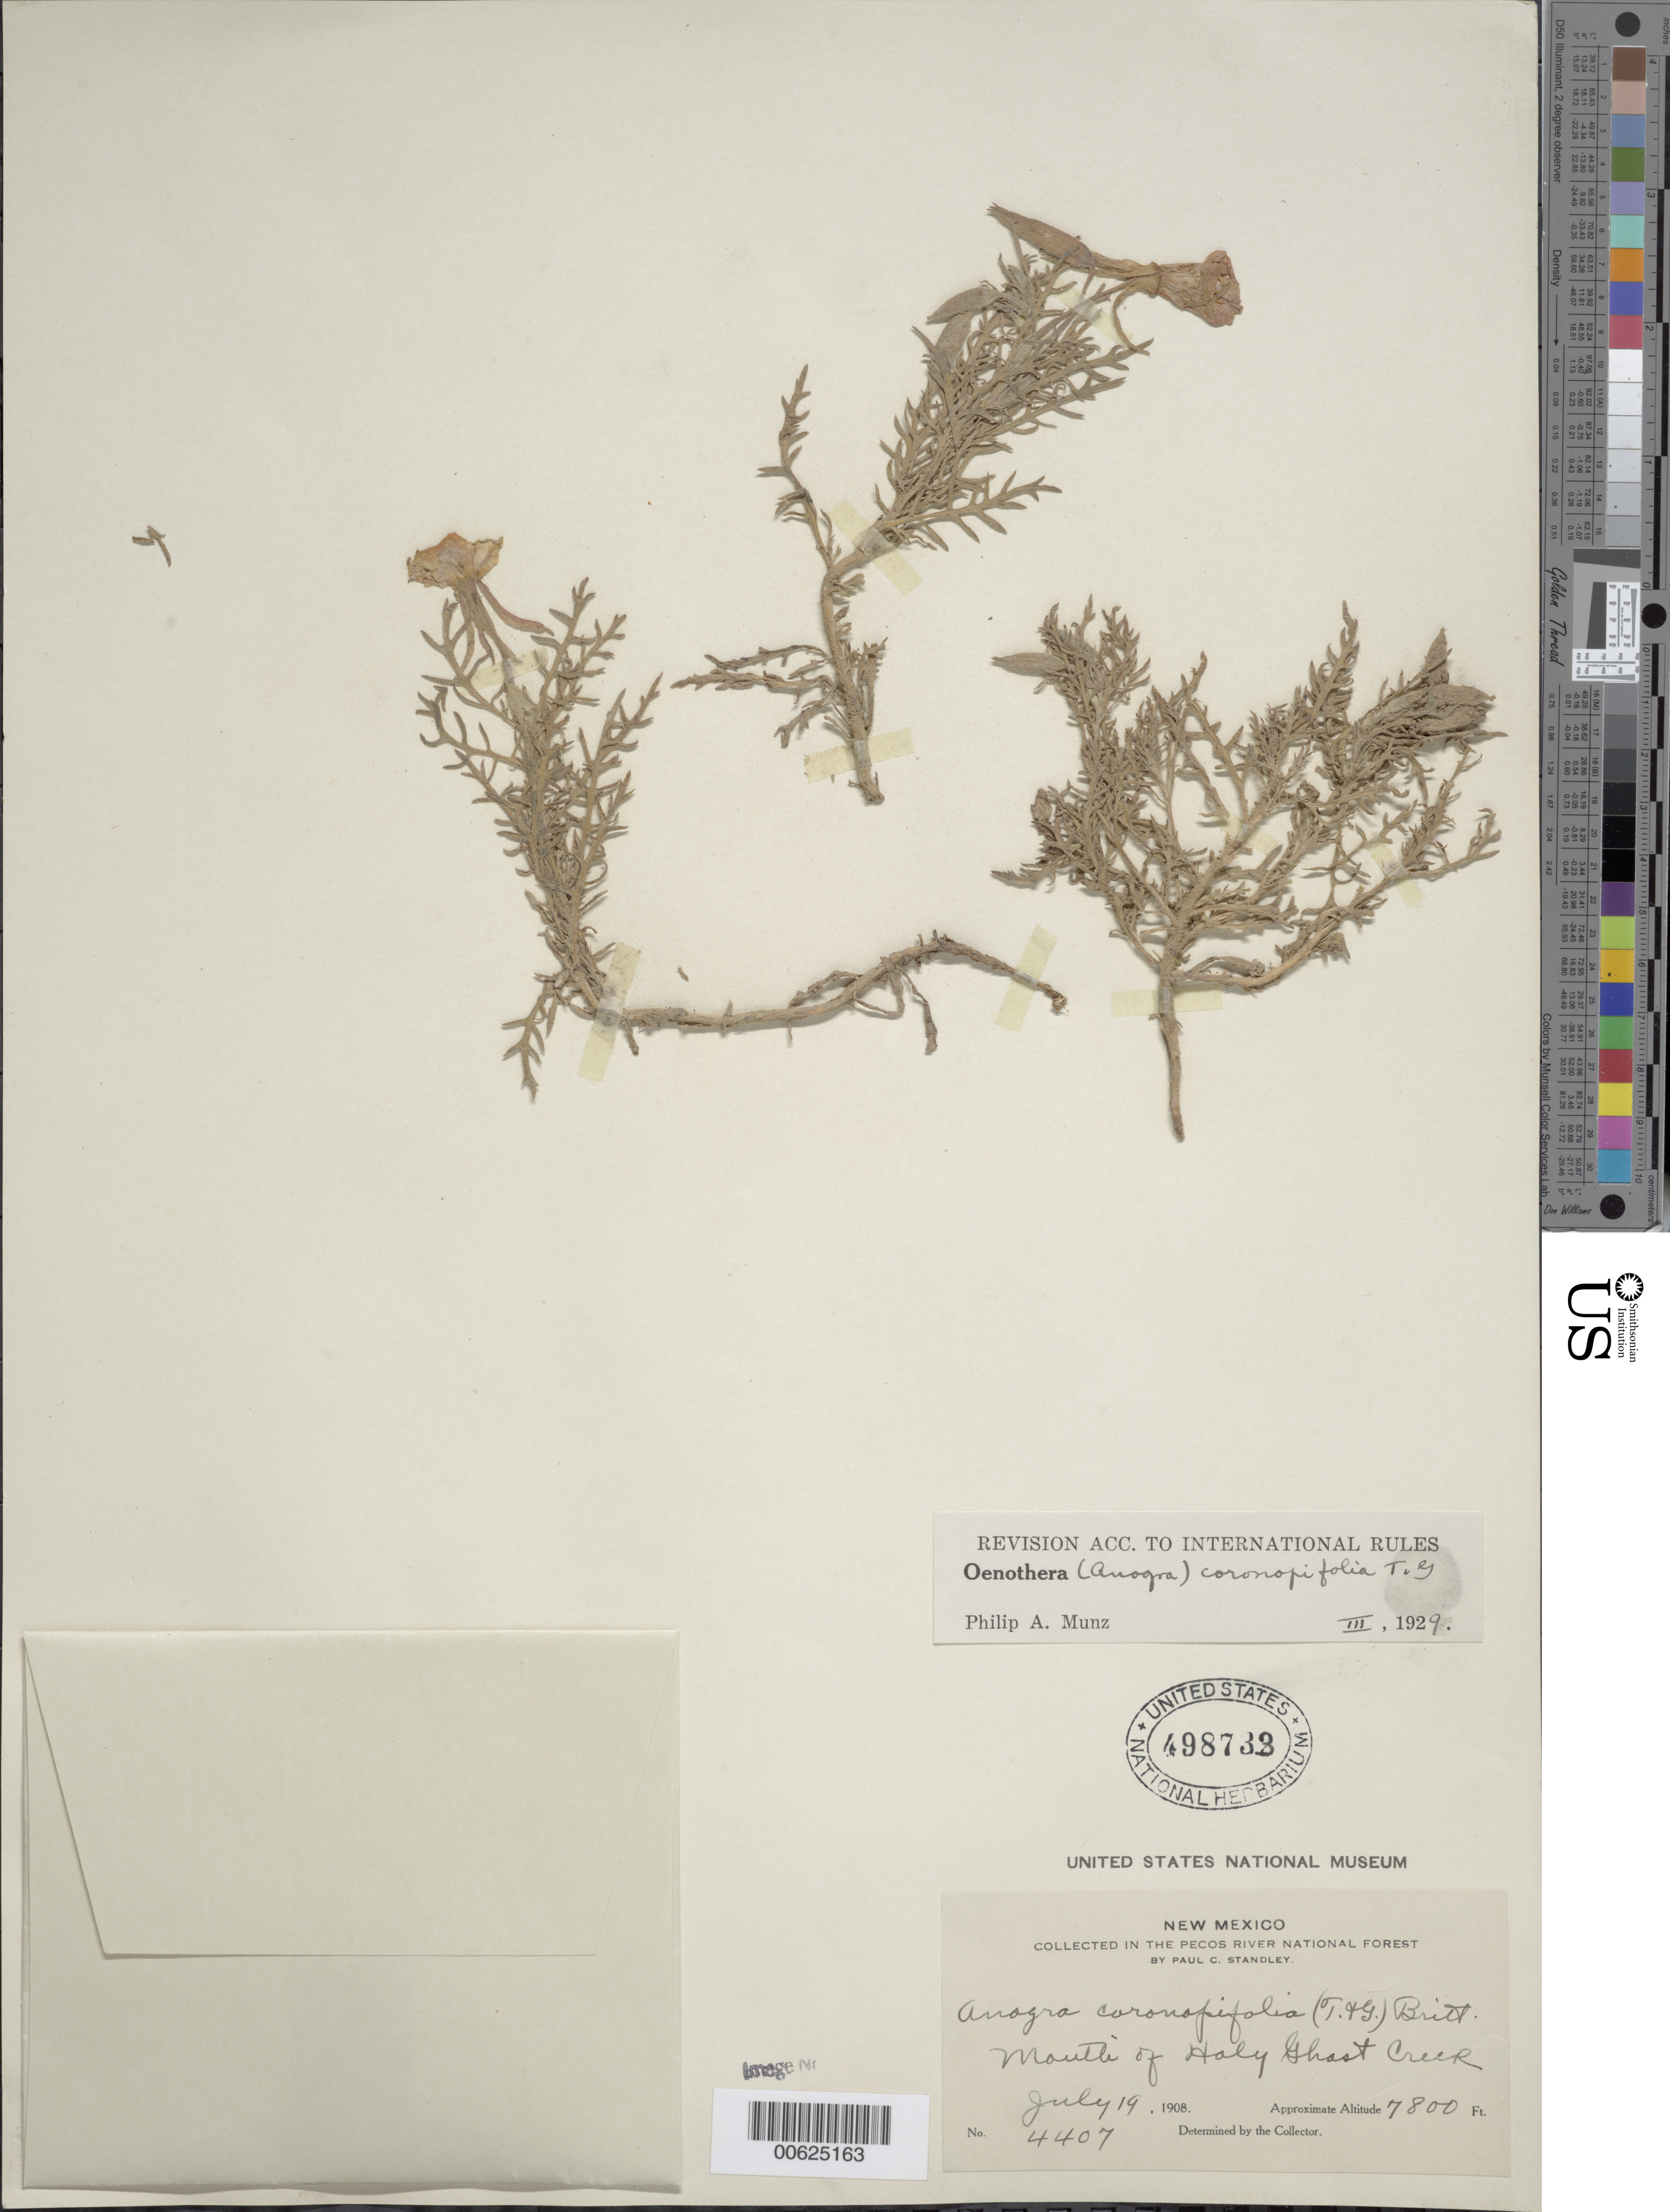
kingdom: Plantae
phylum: Tracheophyta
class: Magnoliopsida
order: Myrtales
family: Onagraceae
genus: Oenothera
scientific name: Oenothera coronopifolia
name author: Torr. & A. Gray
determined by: Munz, Philip A.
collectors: P. C. Standley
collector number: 4407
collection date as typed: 19 Jul 1908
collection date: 1908-07-19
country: United States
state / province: New Mexico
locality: Pecos River National Forest, Mouth of Holy Ghost Creek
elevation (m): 2377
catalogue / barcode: US 498733